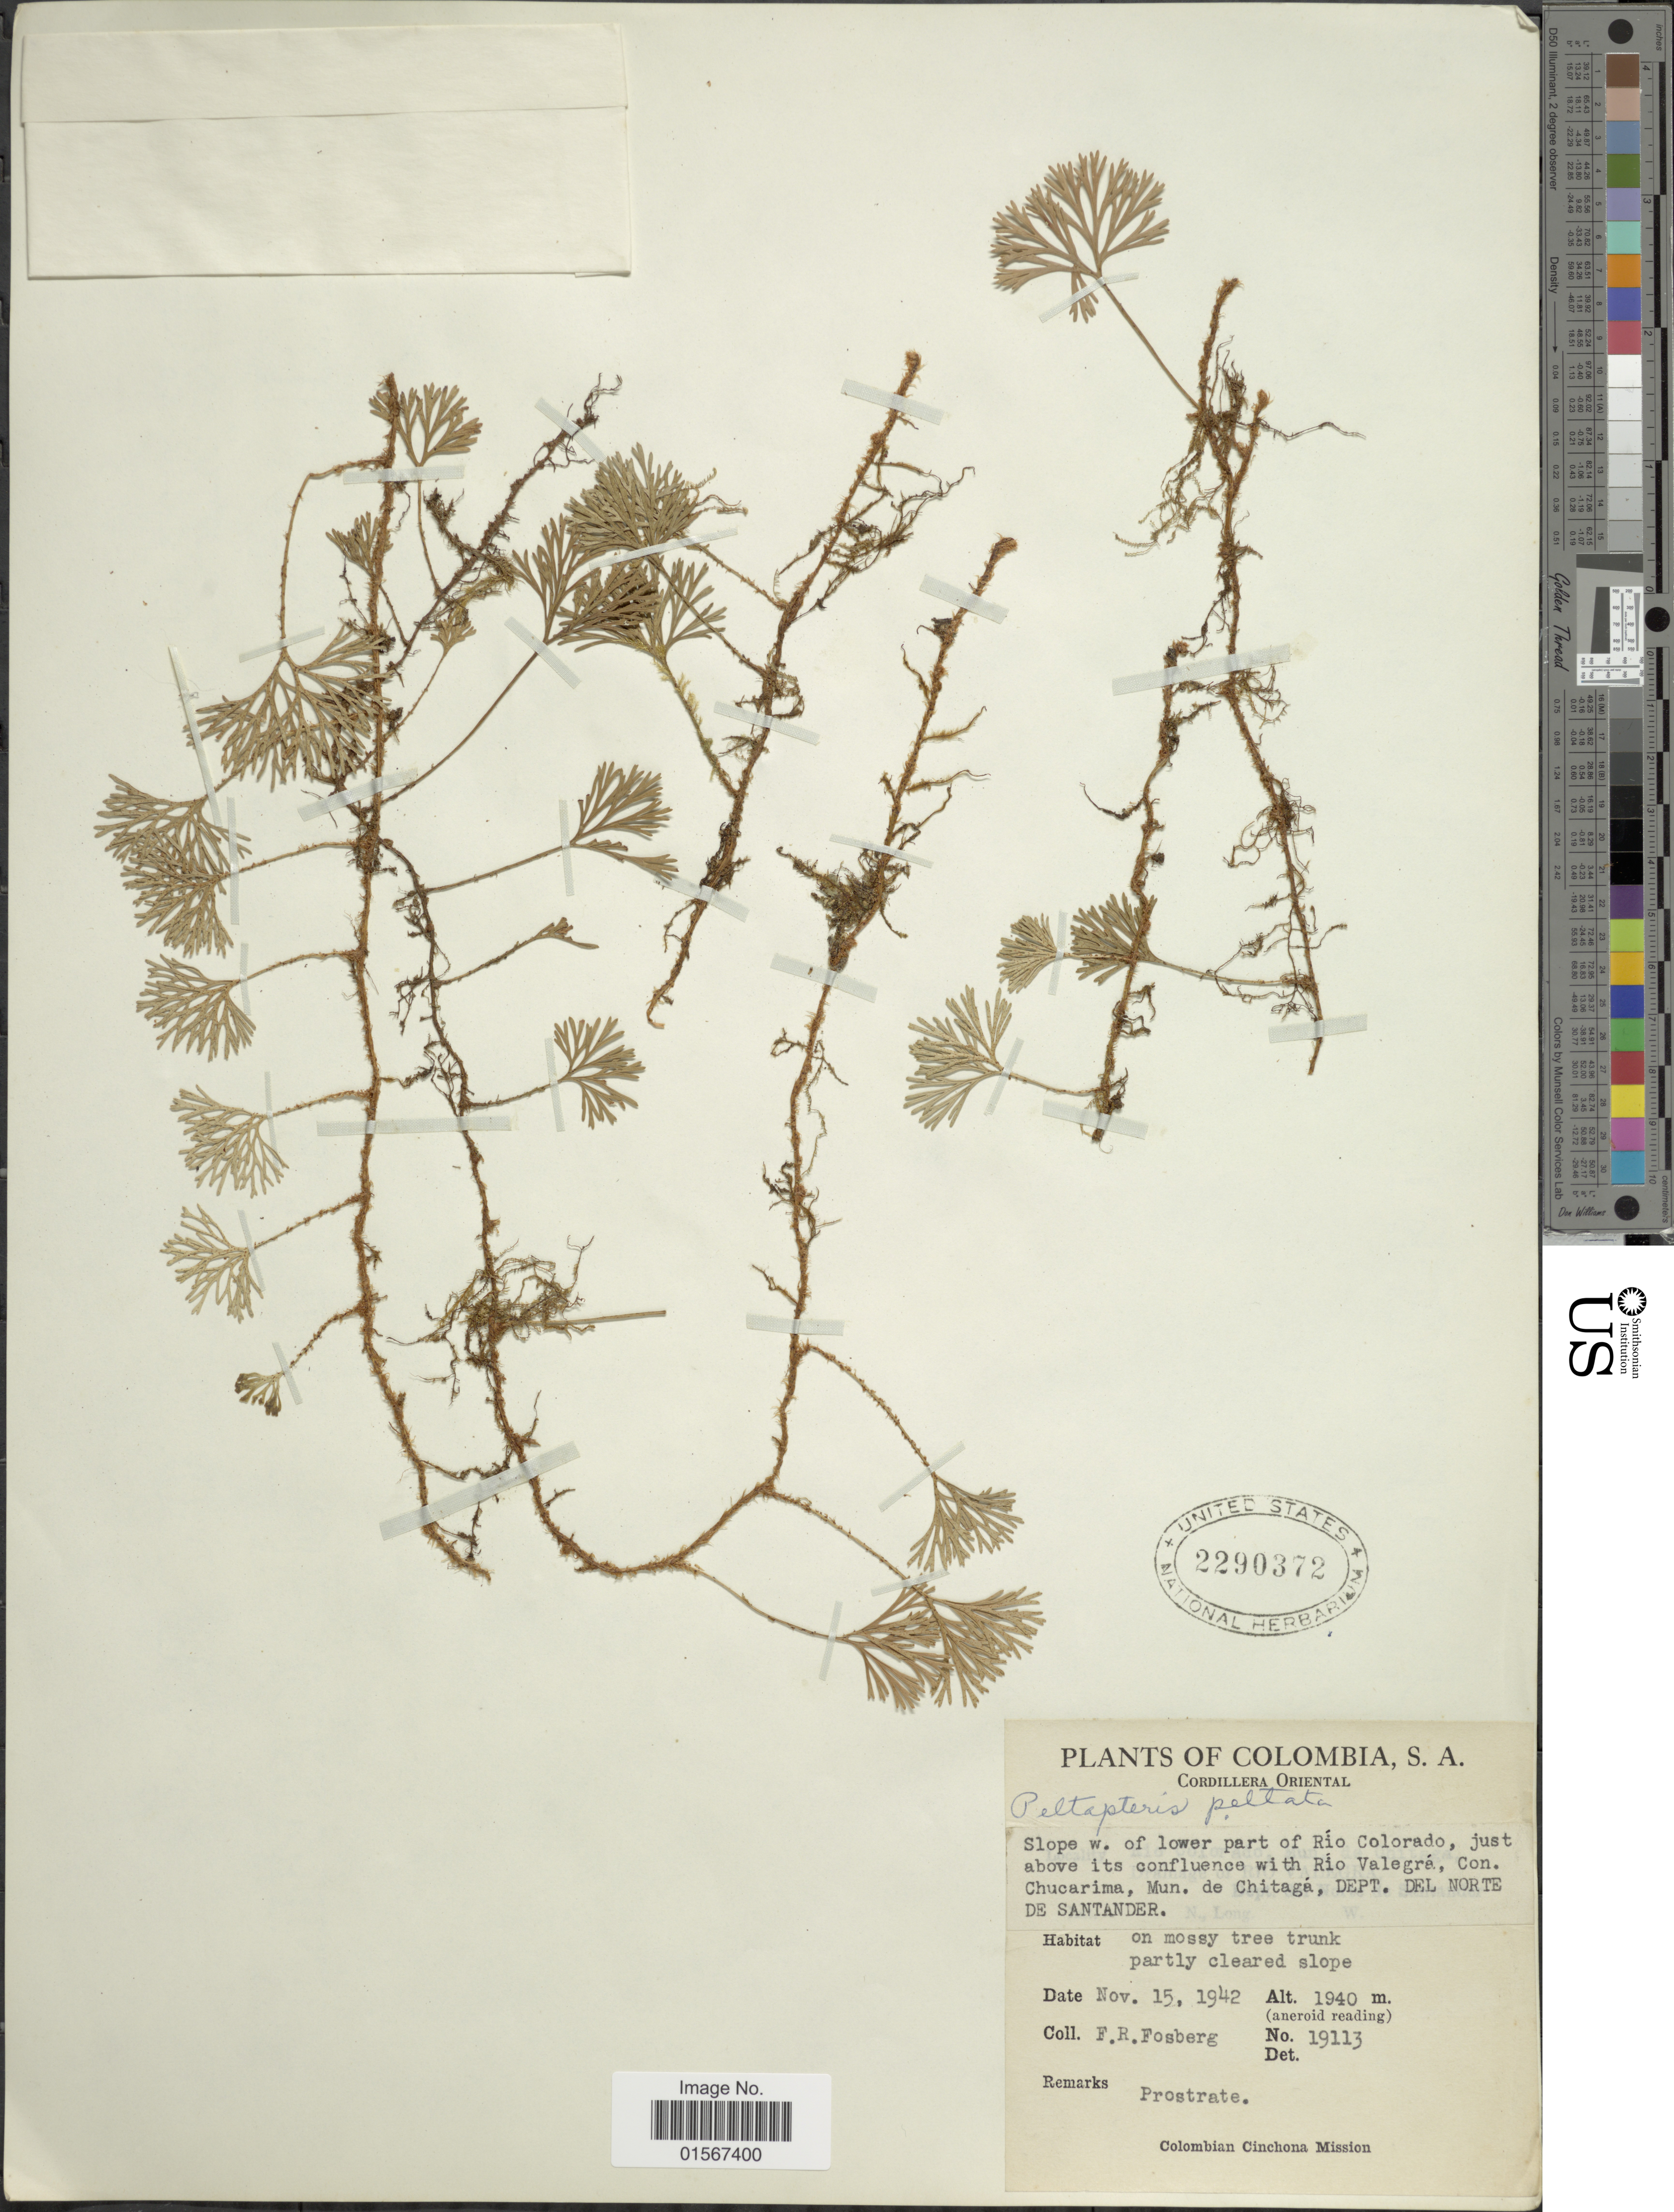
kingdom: Plantae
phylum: Tracheophyta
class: Polypodiopsida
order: Polypodiales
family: Dryopteridaceae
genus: Elaphoglossum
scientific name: Elaphoglossum peltatum f. peltatum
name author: (Sw.) Urb.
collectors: F. R. Fosberg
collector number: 19133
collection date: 1942-11-15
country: Colombia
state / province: Norte de Santander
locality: Colombia, S.A. Cordillera Oriental, slope w. of lower part of Río Colorado, just above its confluence with Río Valegrá, Con. Chucarime, Mun. de Chitagá, Dept. del Norte de Santander.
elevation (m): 1940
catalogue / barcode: US 2290372